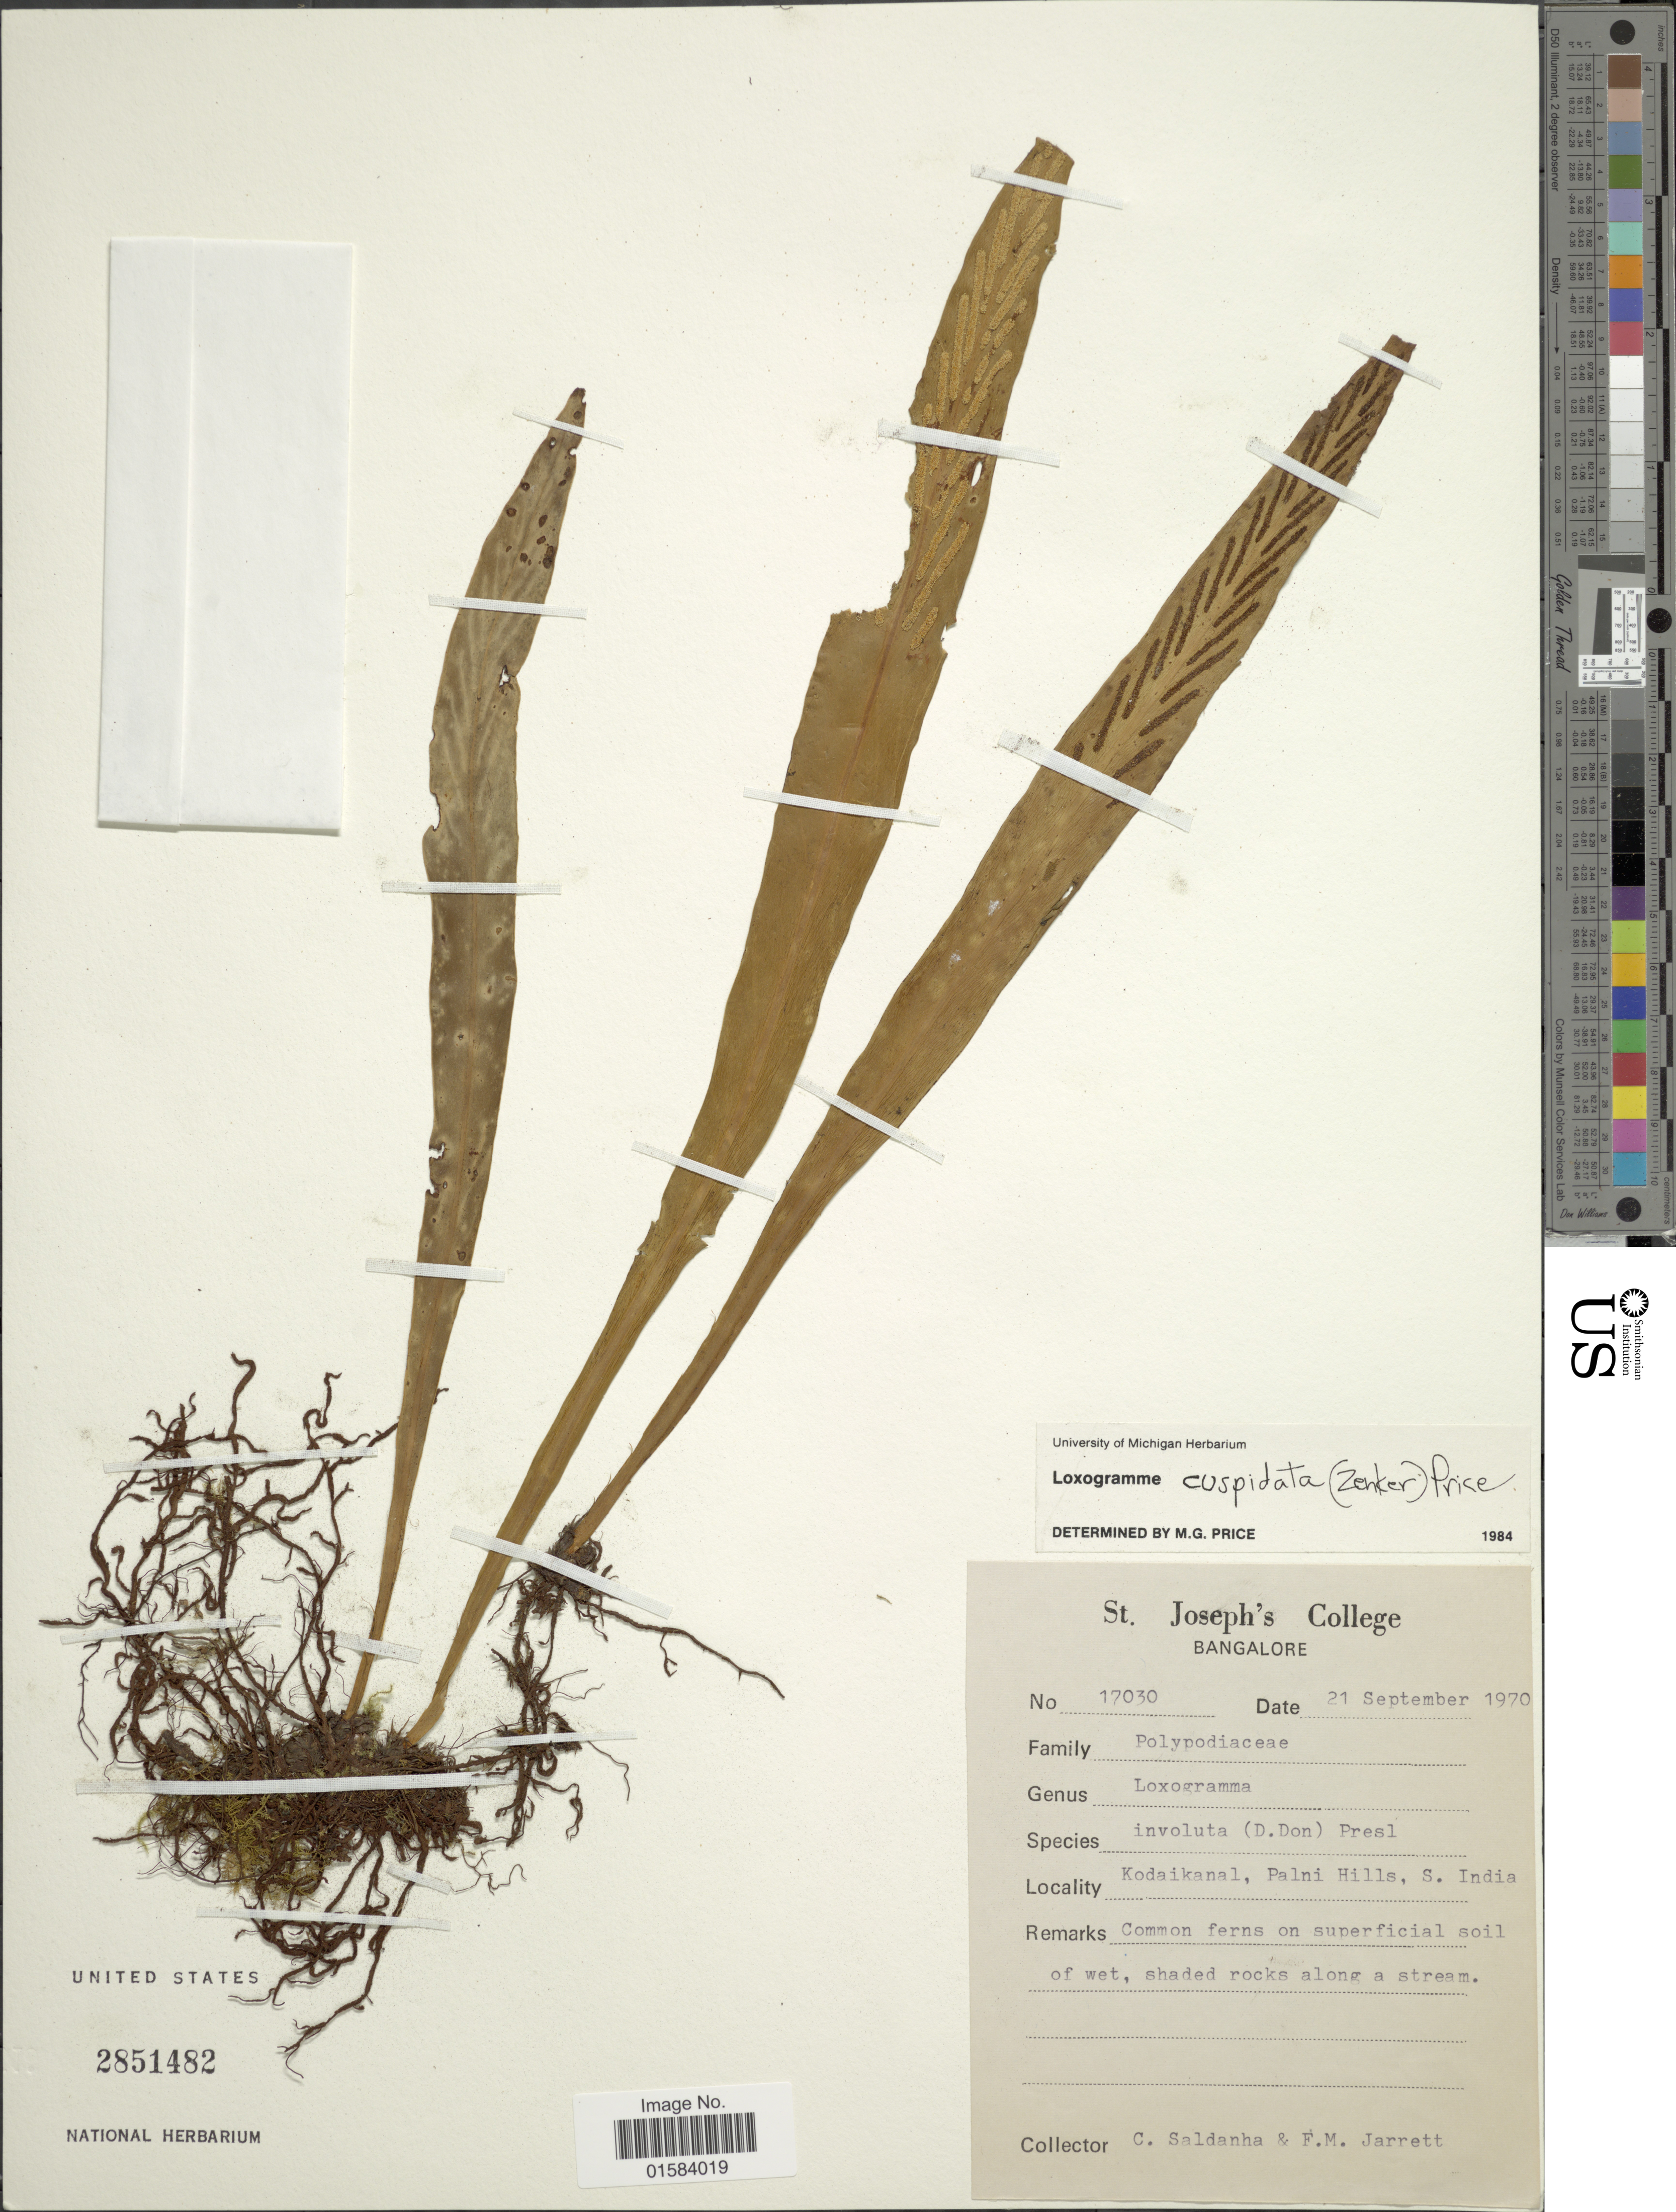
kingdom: Plantae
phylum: Tracheophyta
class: Polypodiopsida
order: Polypodiales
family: Polypodiaceae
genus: Loxogramme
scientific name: Loxogramme cuspidata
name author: (Zenker) M.G. Price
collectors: C. Saldanha & F. M. Jarrett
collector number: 17030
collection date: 1970-09-21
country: India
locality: Kodaikanal, Pani Hills, S. India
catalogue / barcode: US 2851482